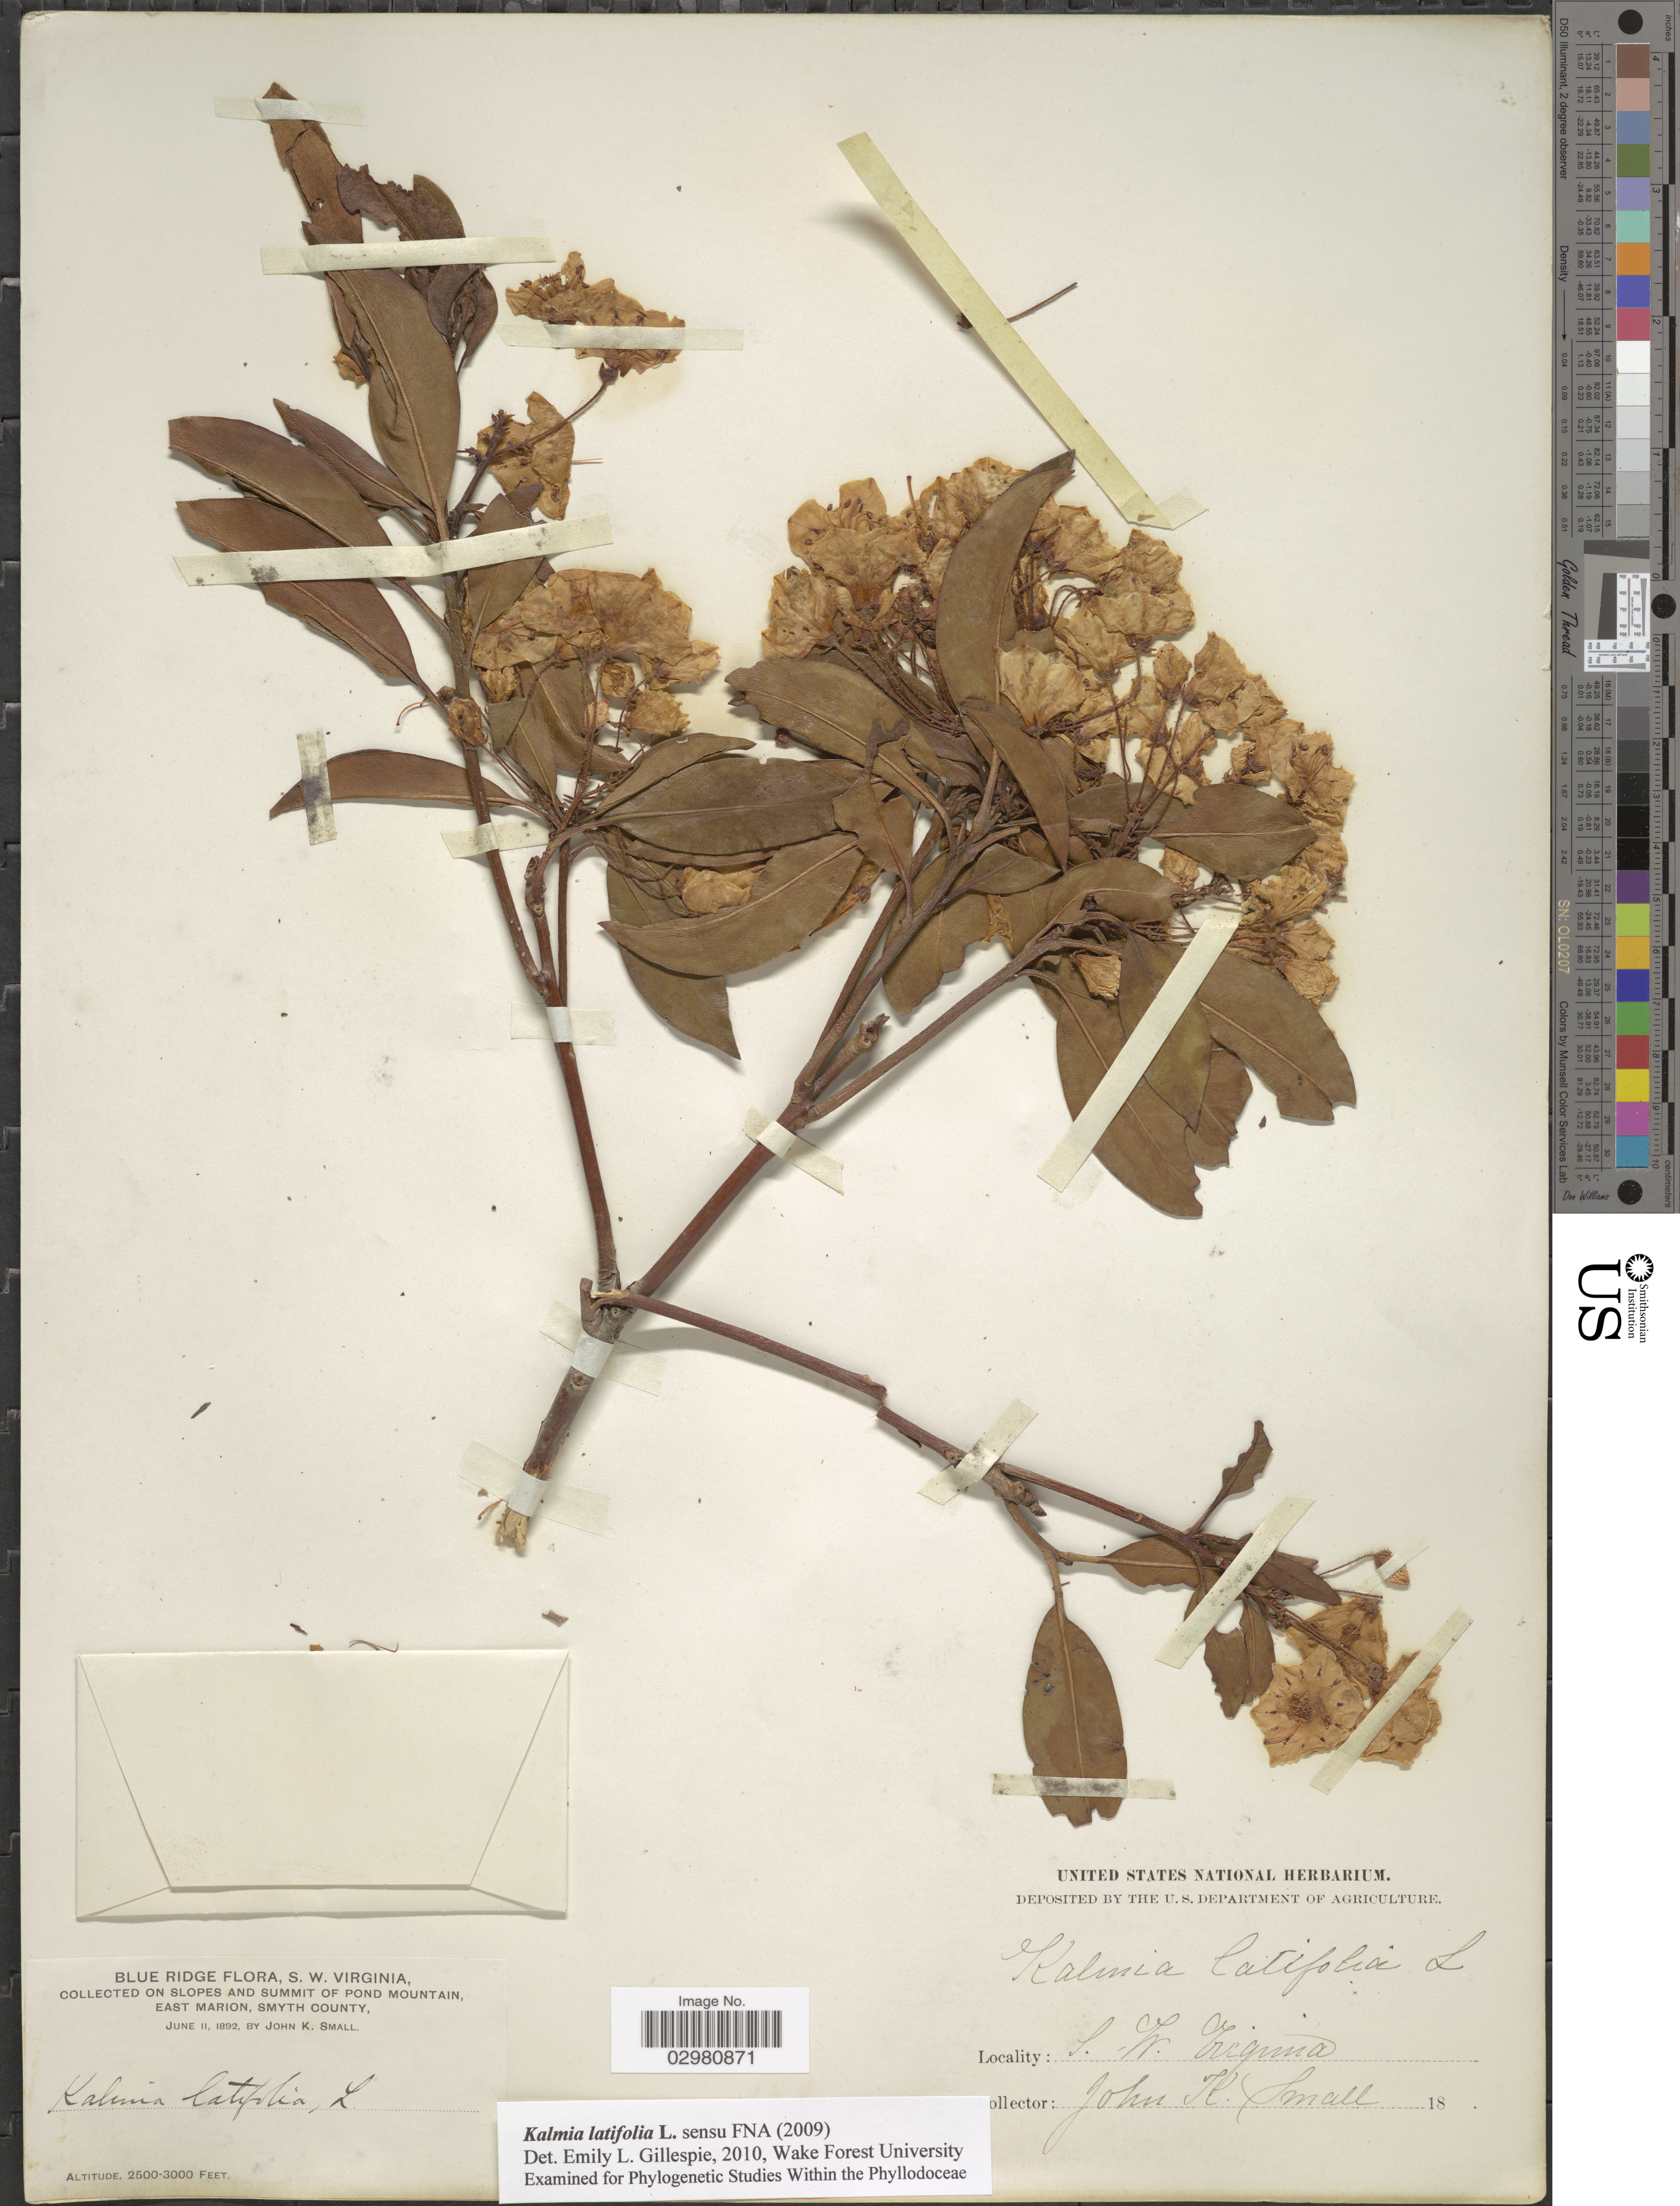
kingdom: Plantae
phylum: Tracheophyta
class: Magnoliopsida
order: Ericales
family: Ericaceae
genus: Kalmia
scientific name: Kalmia latifolia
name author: L.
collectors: J. K. Small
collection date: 1892-06-11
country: United States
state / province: Virginia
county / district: Smyth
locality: S.W. Virginia. Blue Ridge. On slopes and summit of pond mountain, East Marion, Smyth County.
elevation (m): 762